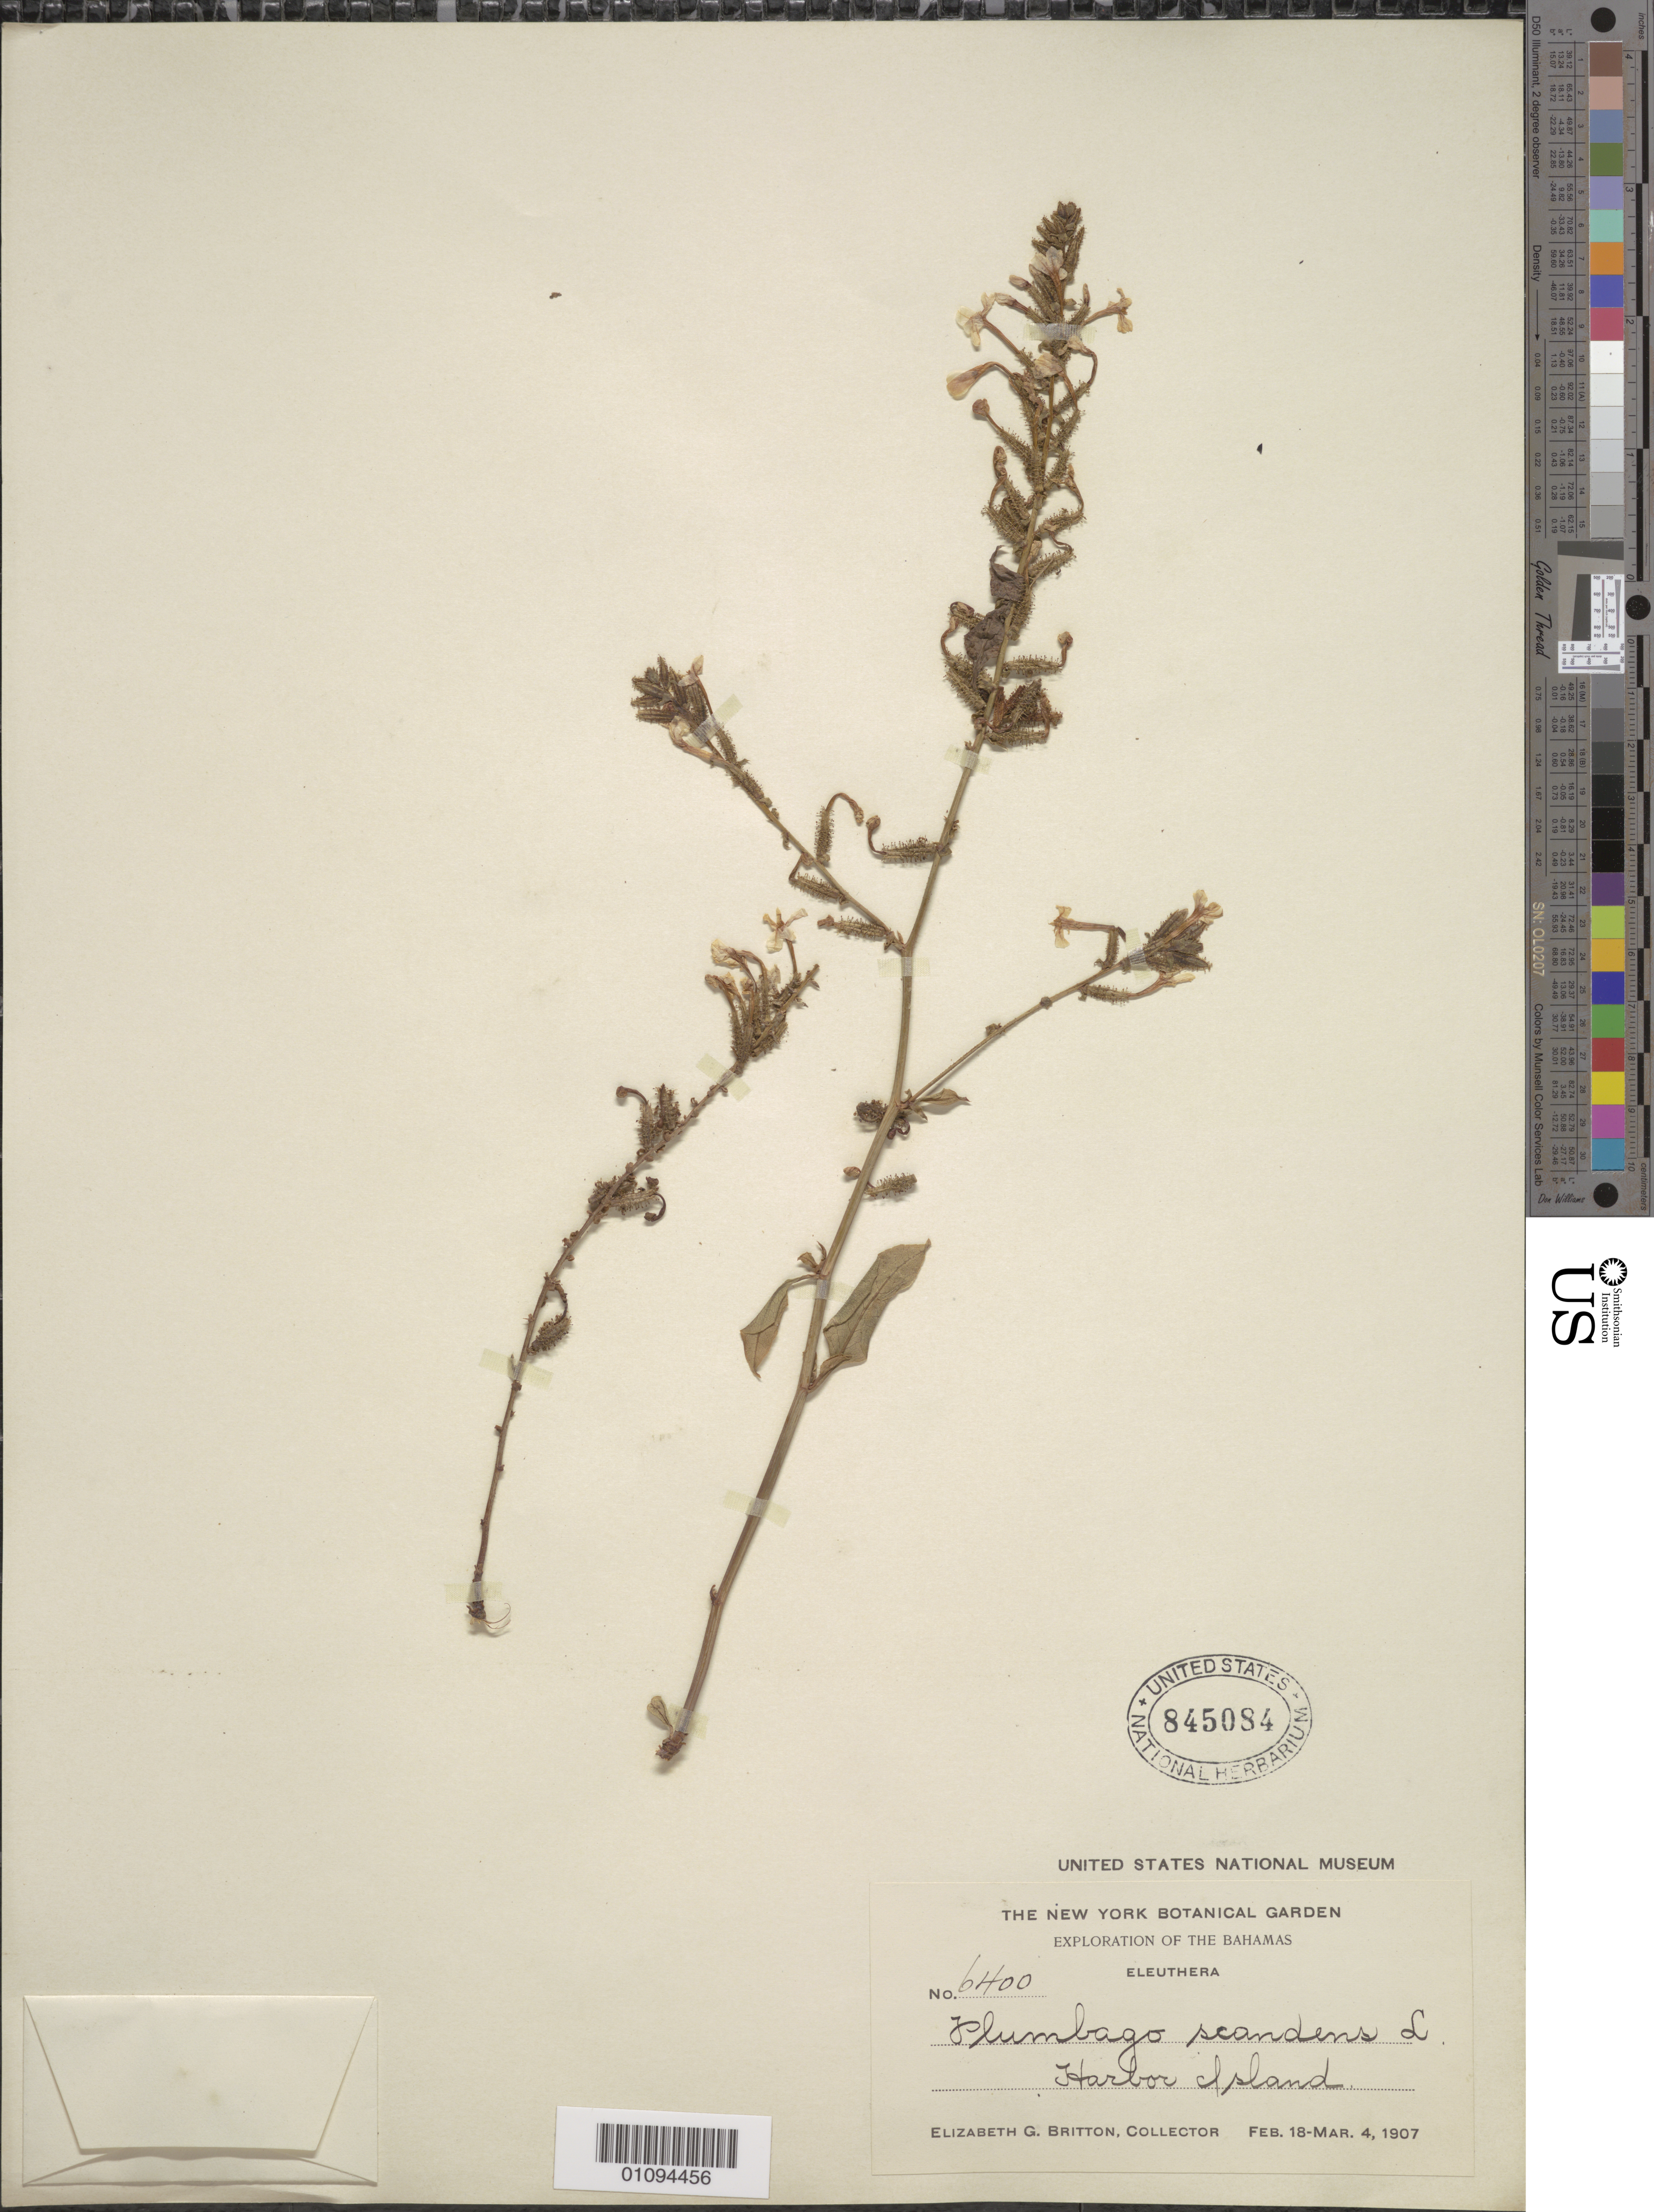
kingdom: Plantae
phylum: Tracheophyta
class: Magnoliopsida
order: Caryophyllales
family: Plumbaginaceae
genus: Plumbago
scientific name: Plumbago scandens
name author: L.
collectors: E. G. Britton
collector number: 6400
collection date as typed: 18 Feb 1907 to 04 Mar 1907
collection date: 1907-02-18/1907-03-04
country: Bahamas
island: Eleuthera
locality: Harbor Island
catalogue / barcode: US 845084